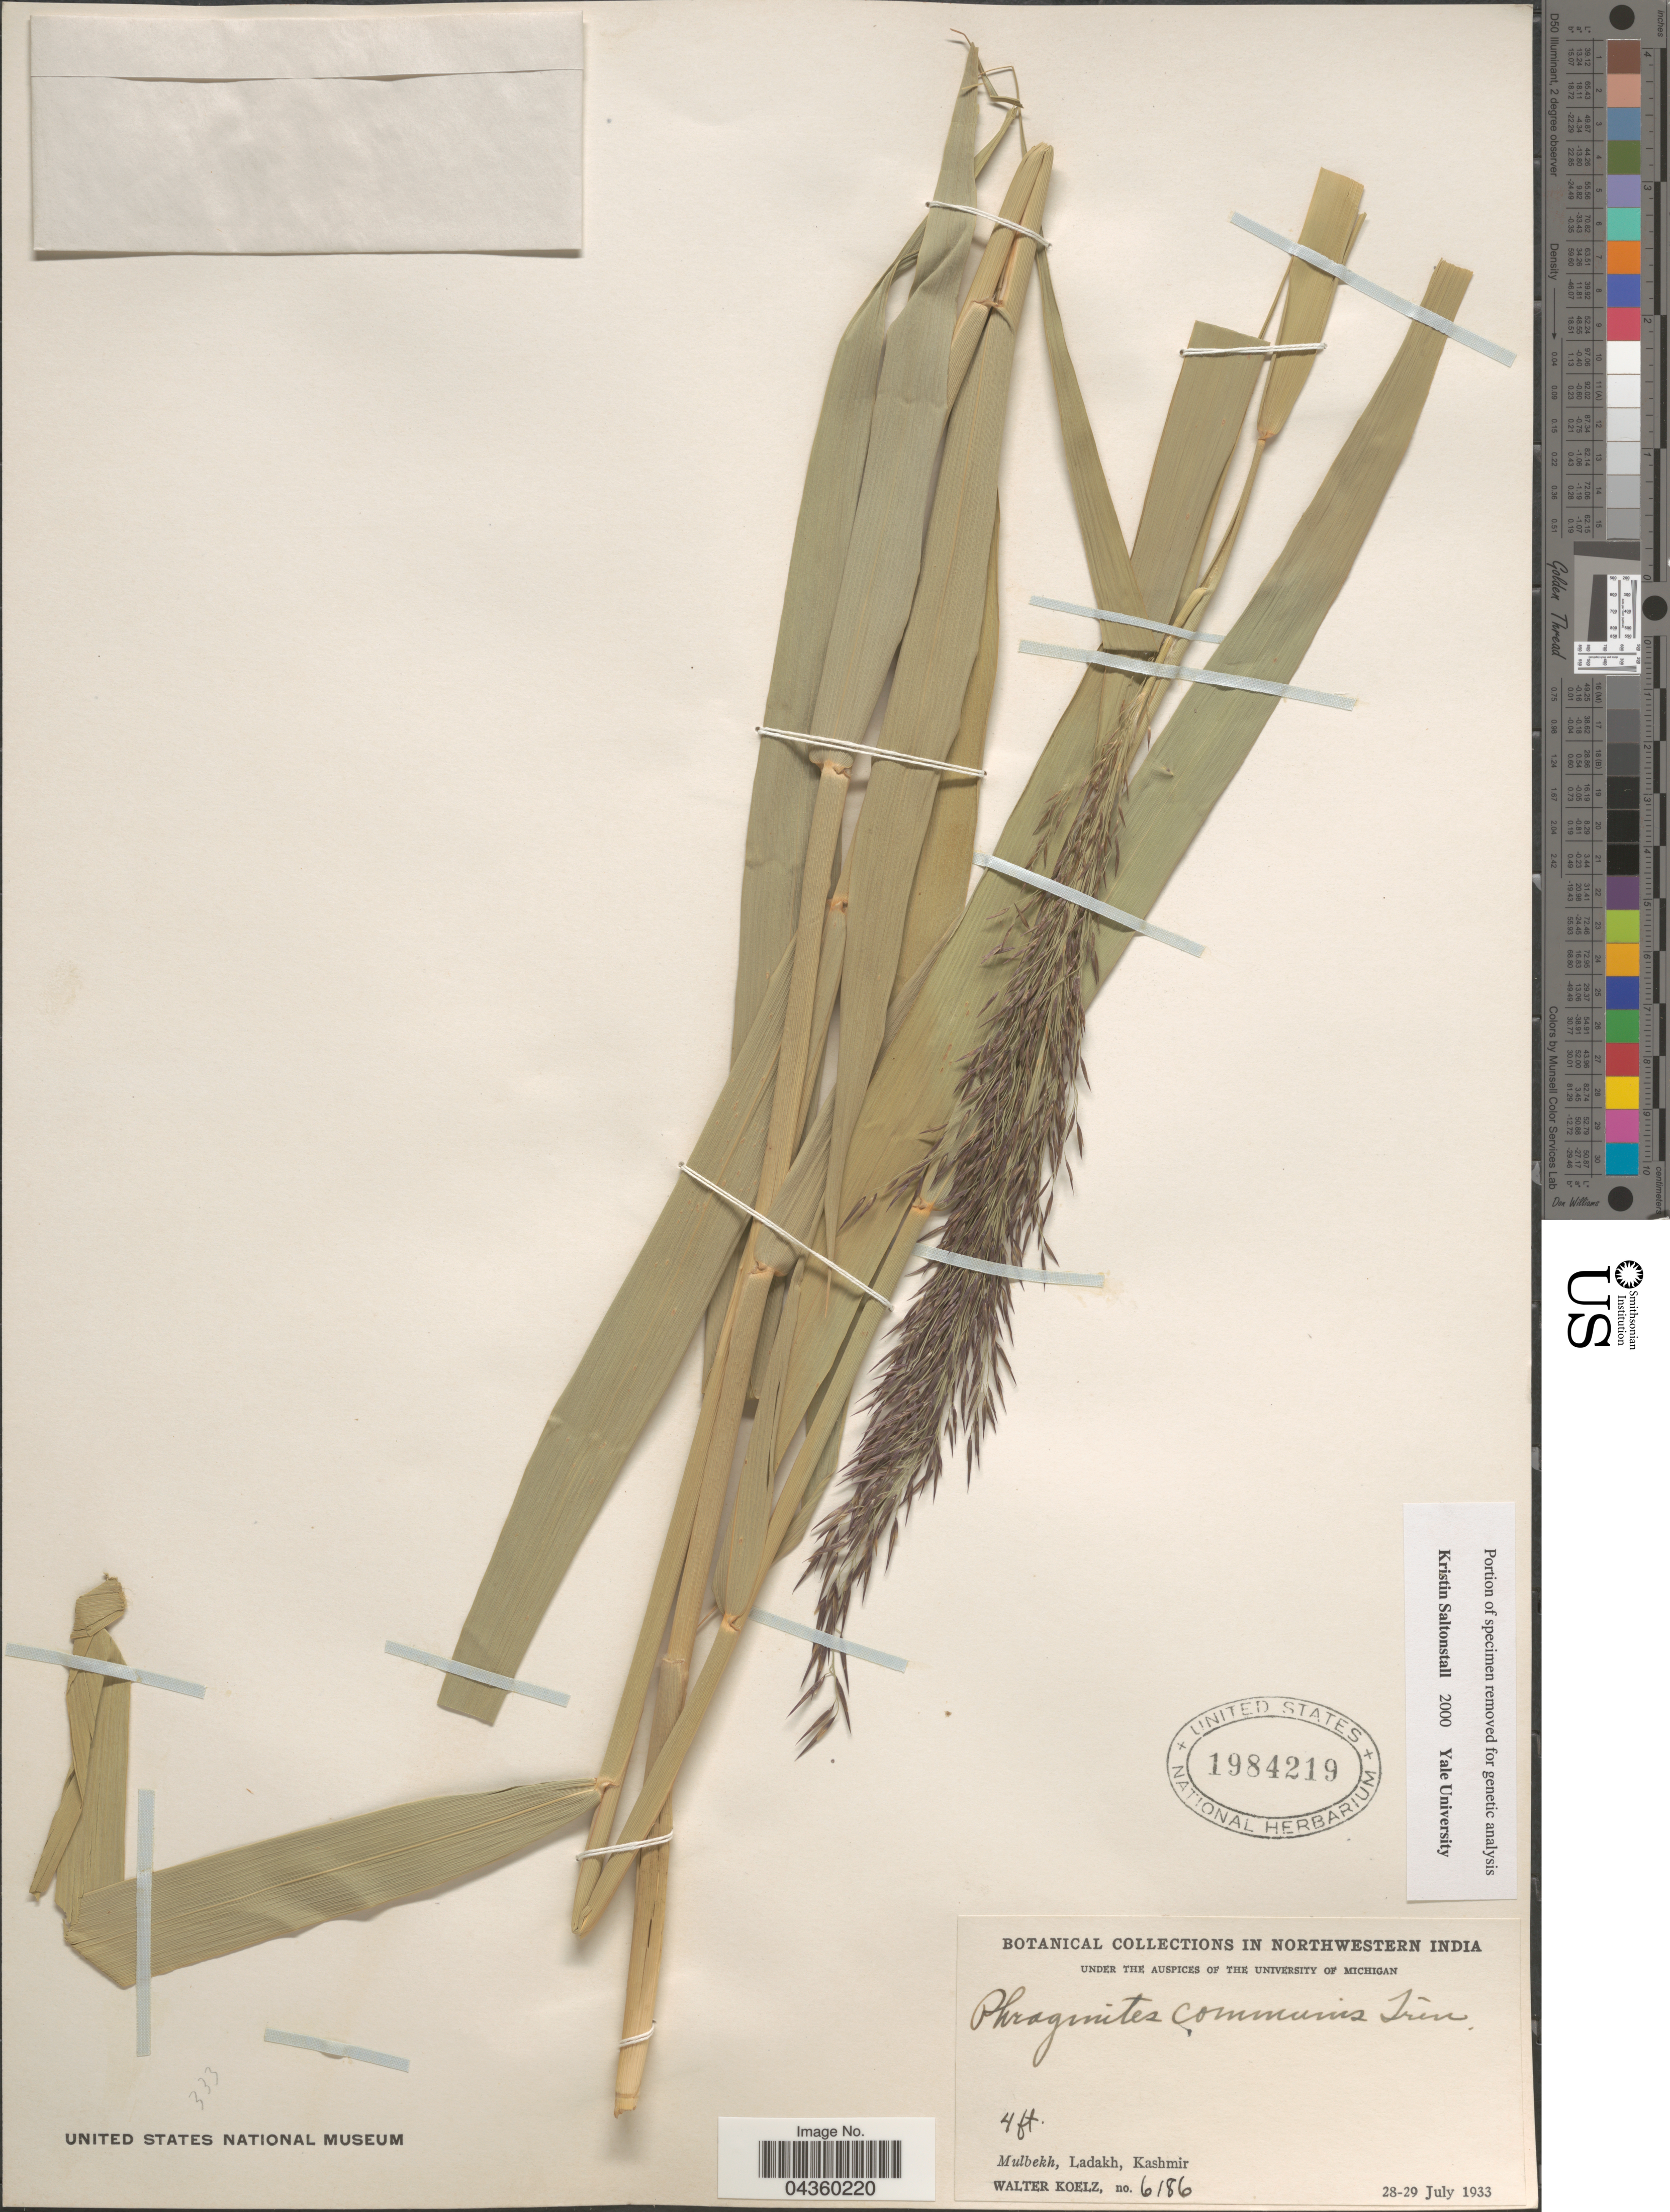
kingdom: Plantae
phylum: Tracheophyta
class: Liliopsida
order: Poales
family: Poaceae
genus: Phragmites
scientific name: Phragmites australis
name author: (Cav.) Trin. ex Steud.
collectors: W. N. Koelz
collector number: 6186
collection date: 1933-07-28/1933-07-29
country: India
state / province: Jammu and Kashmir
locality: In northwestern India. Mulbekh, Ladakh, Kashmir.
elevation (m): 1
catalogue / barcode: US 1984219